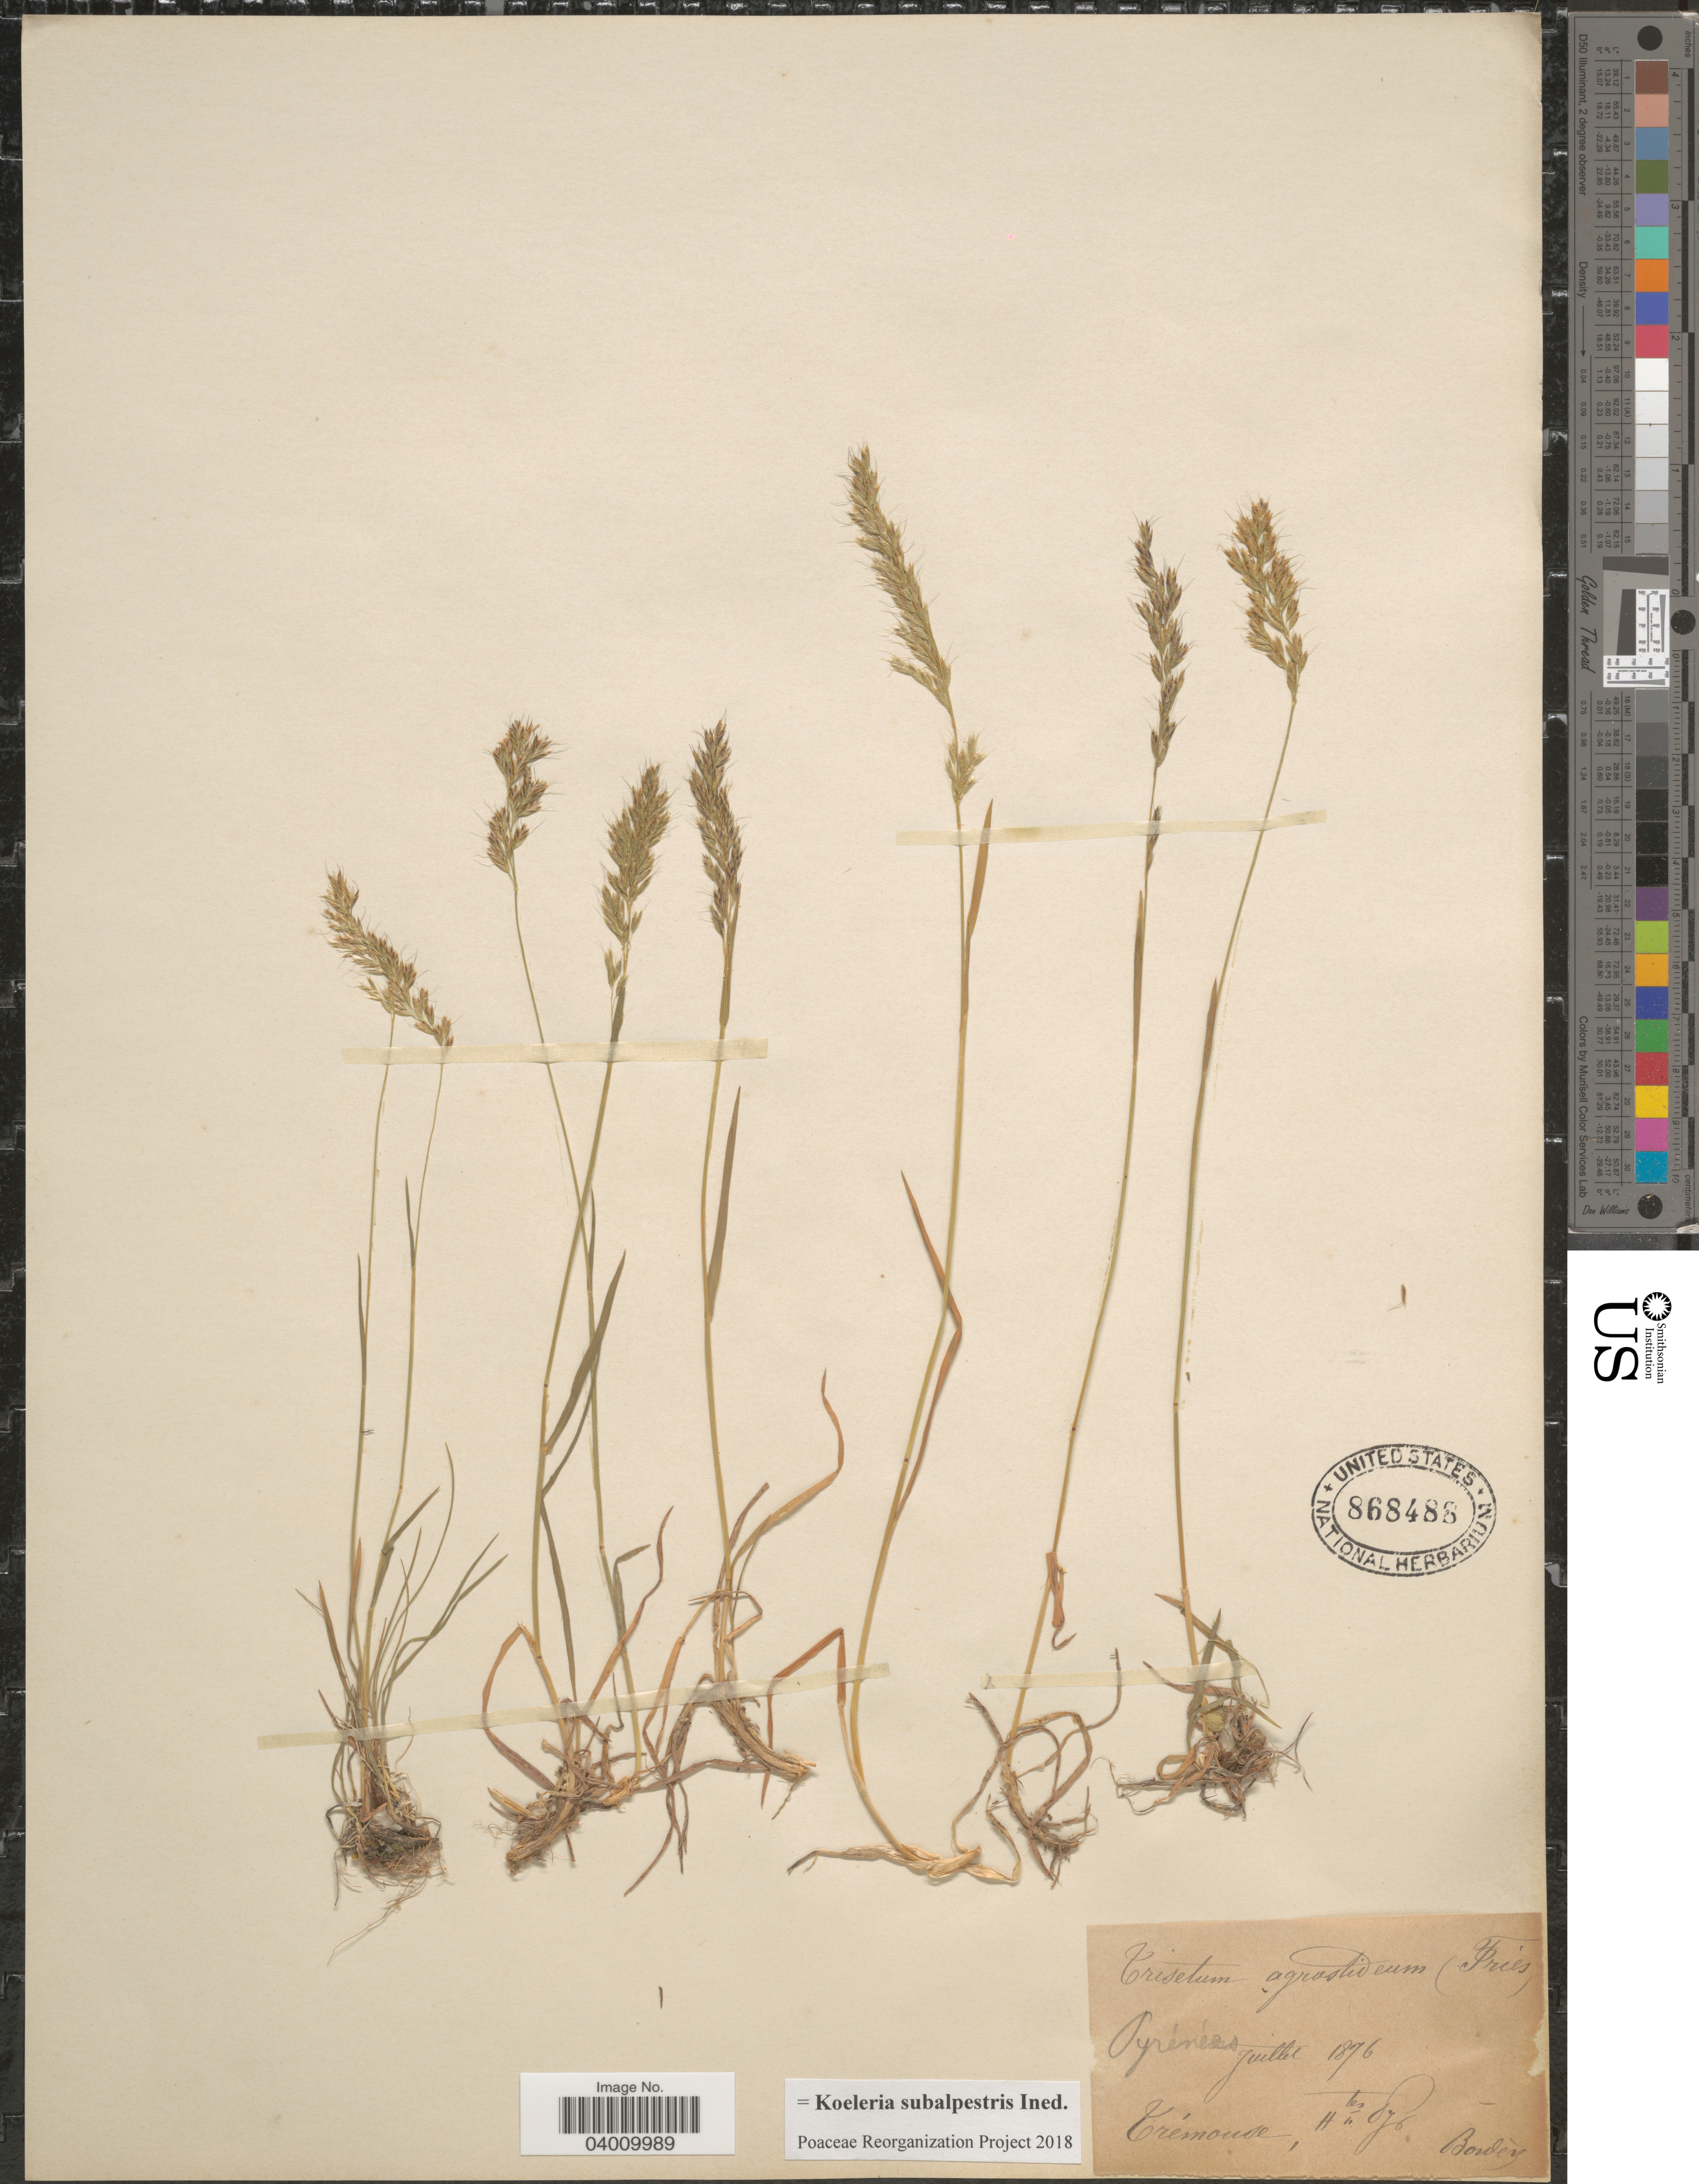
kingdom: Plantae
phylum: Tracheophyta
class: Liliopsida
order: Poales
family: Poaceae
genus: Koeleria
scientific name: Koeleria subalpestris ined.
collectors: -. Bordère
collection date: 1876-07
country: France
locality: Pyrénées. Trémouse, Htes Pyr.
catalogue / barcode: US 868488